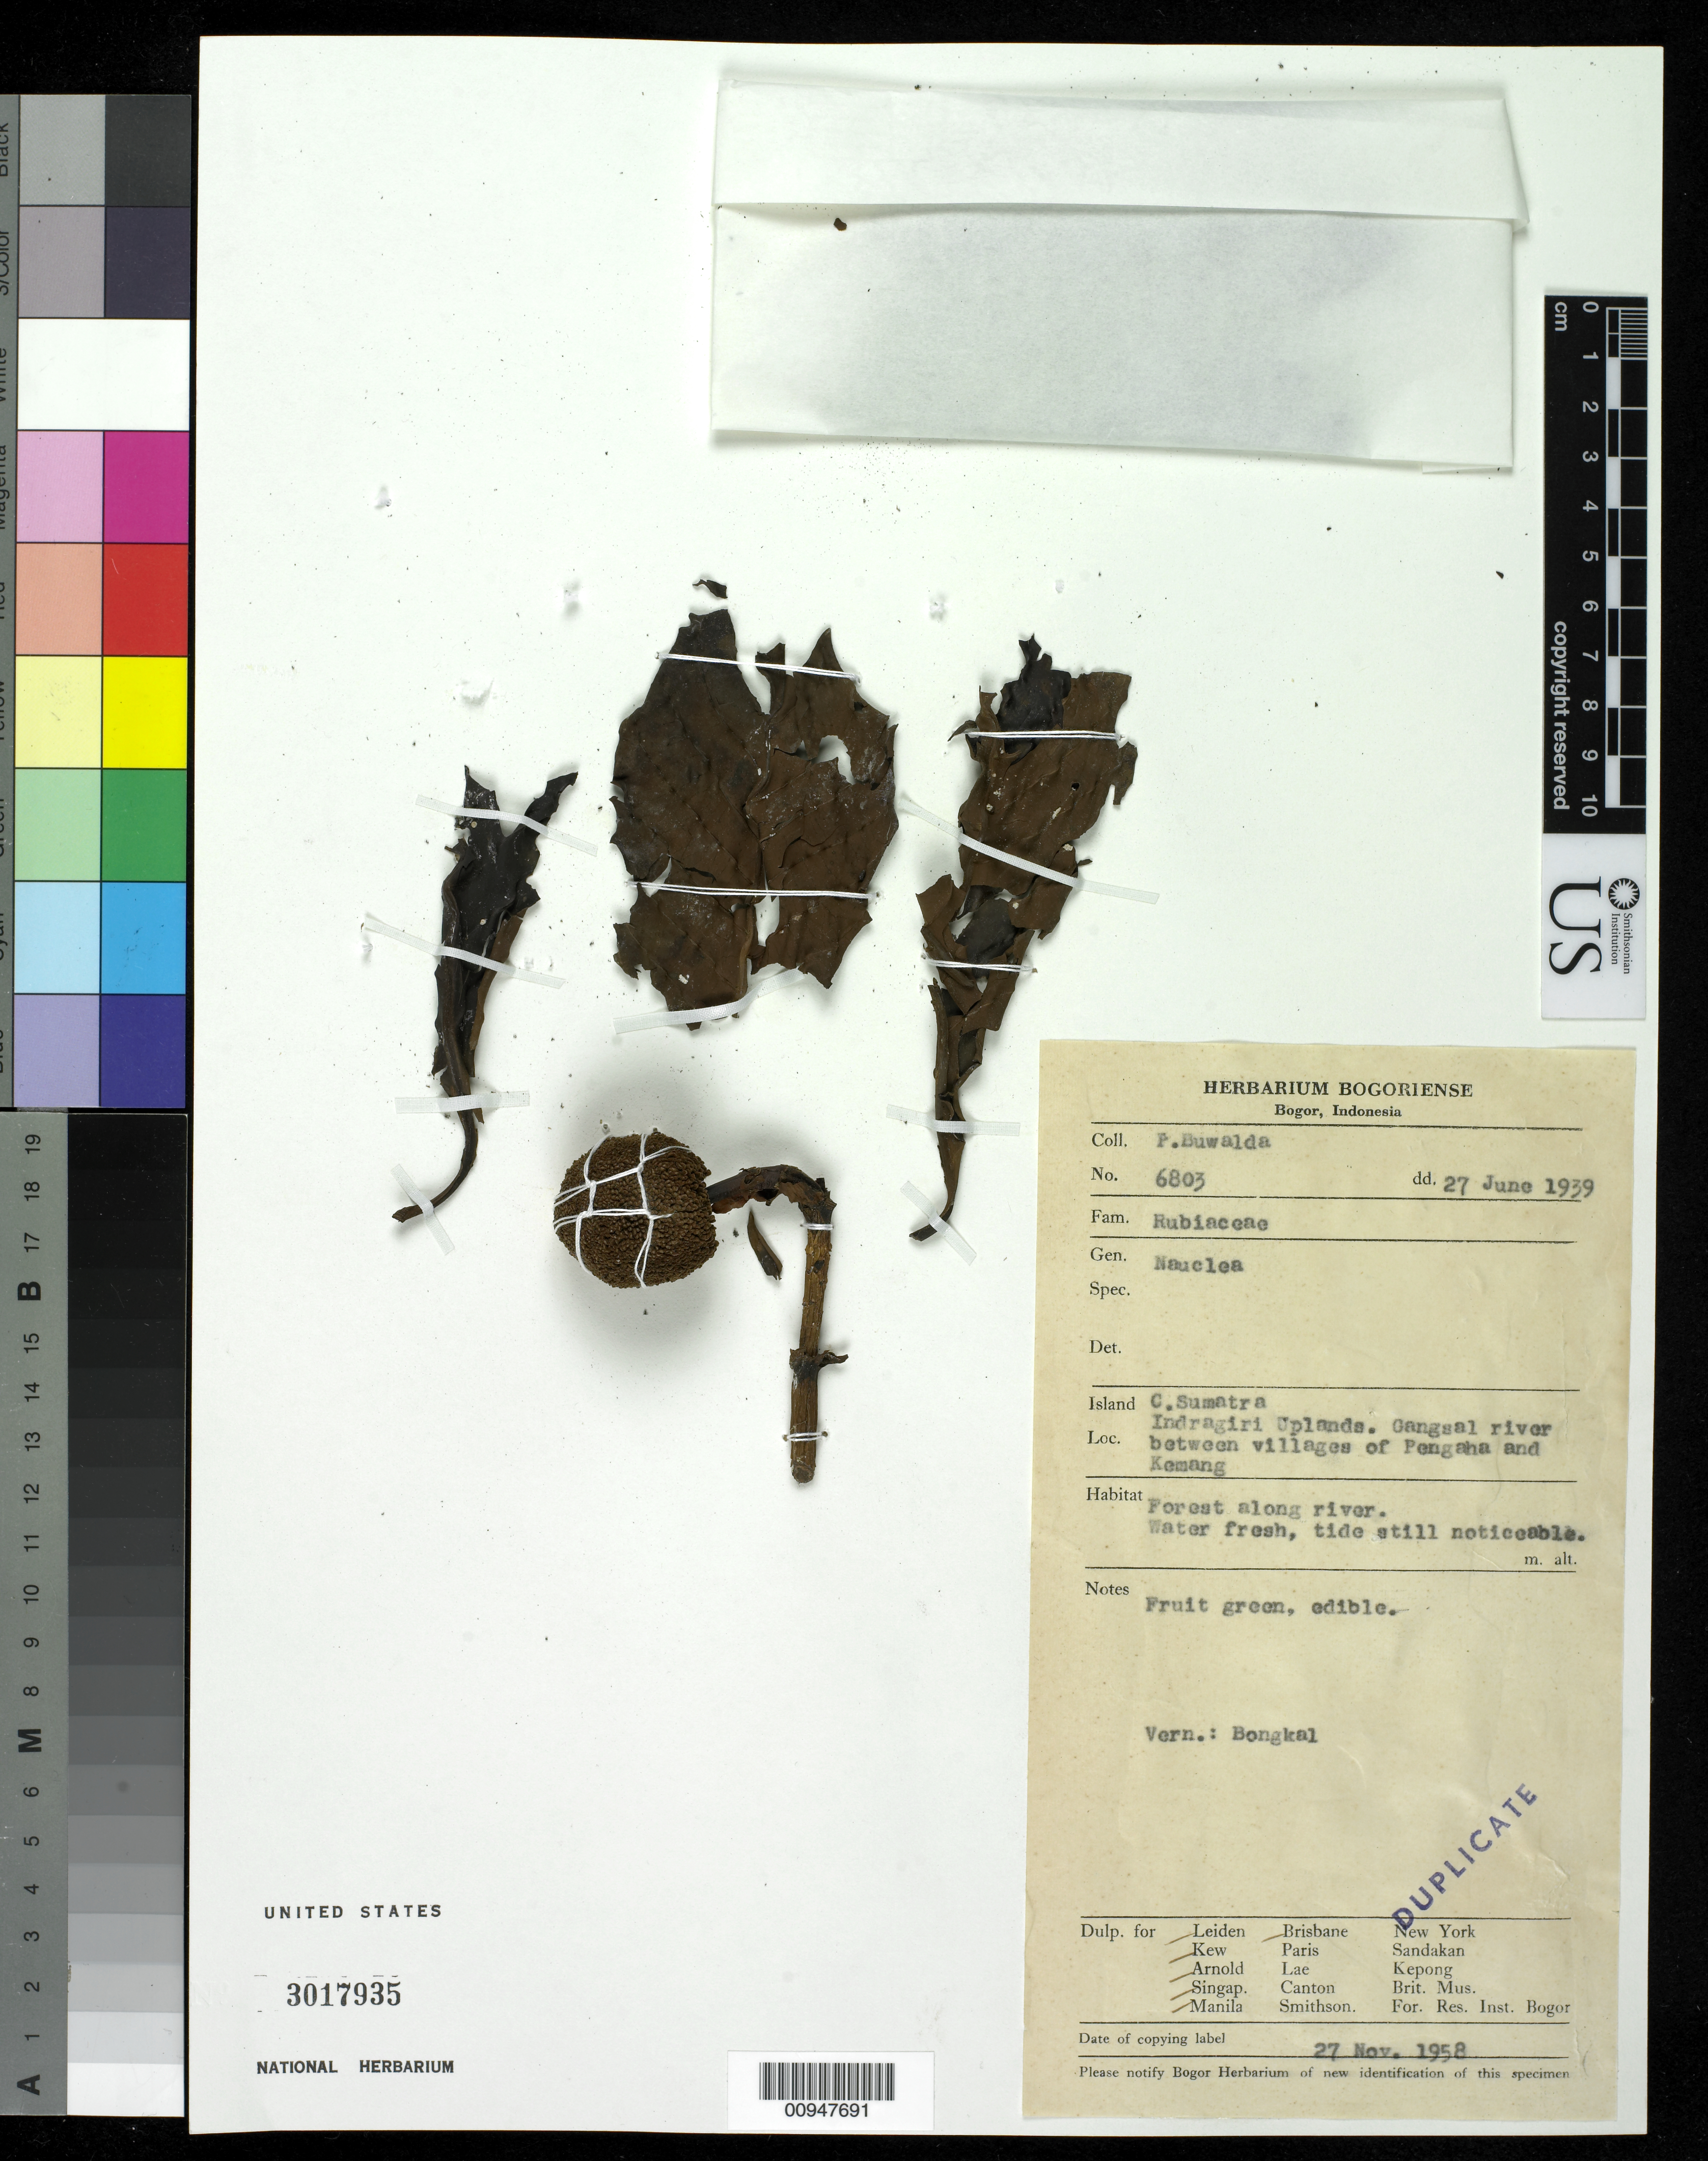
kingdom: Plantae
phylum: Tracheophyta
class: Magnoliopsida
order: Gentianales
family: Rubiaceae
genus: Nauclea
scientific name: Nauclea sp.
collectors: P. Buwalda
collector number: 6803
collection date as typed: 27 Jun 1939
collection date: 1939-06-27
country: Indonesia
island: Sumatra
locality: C. Sumatra Indragiri Uplands. Gangsal river bet. villages of Pengaha and Kemang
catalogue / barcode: US 3017935